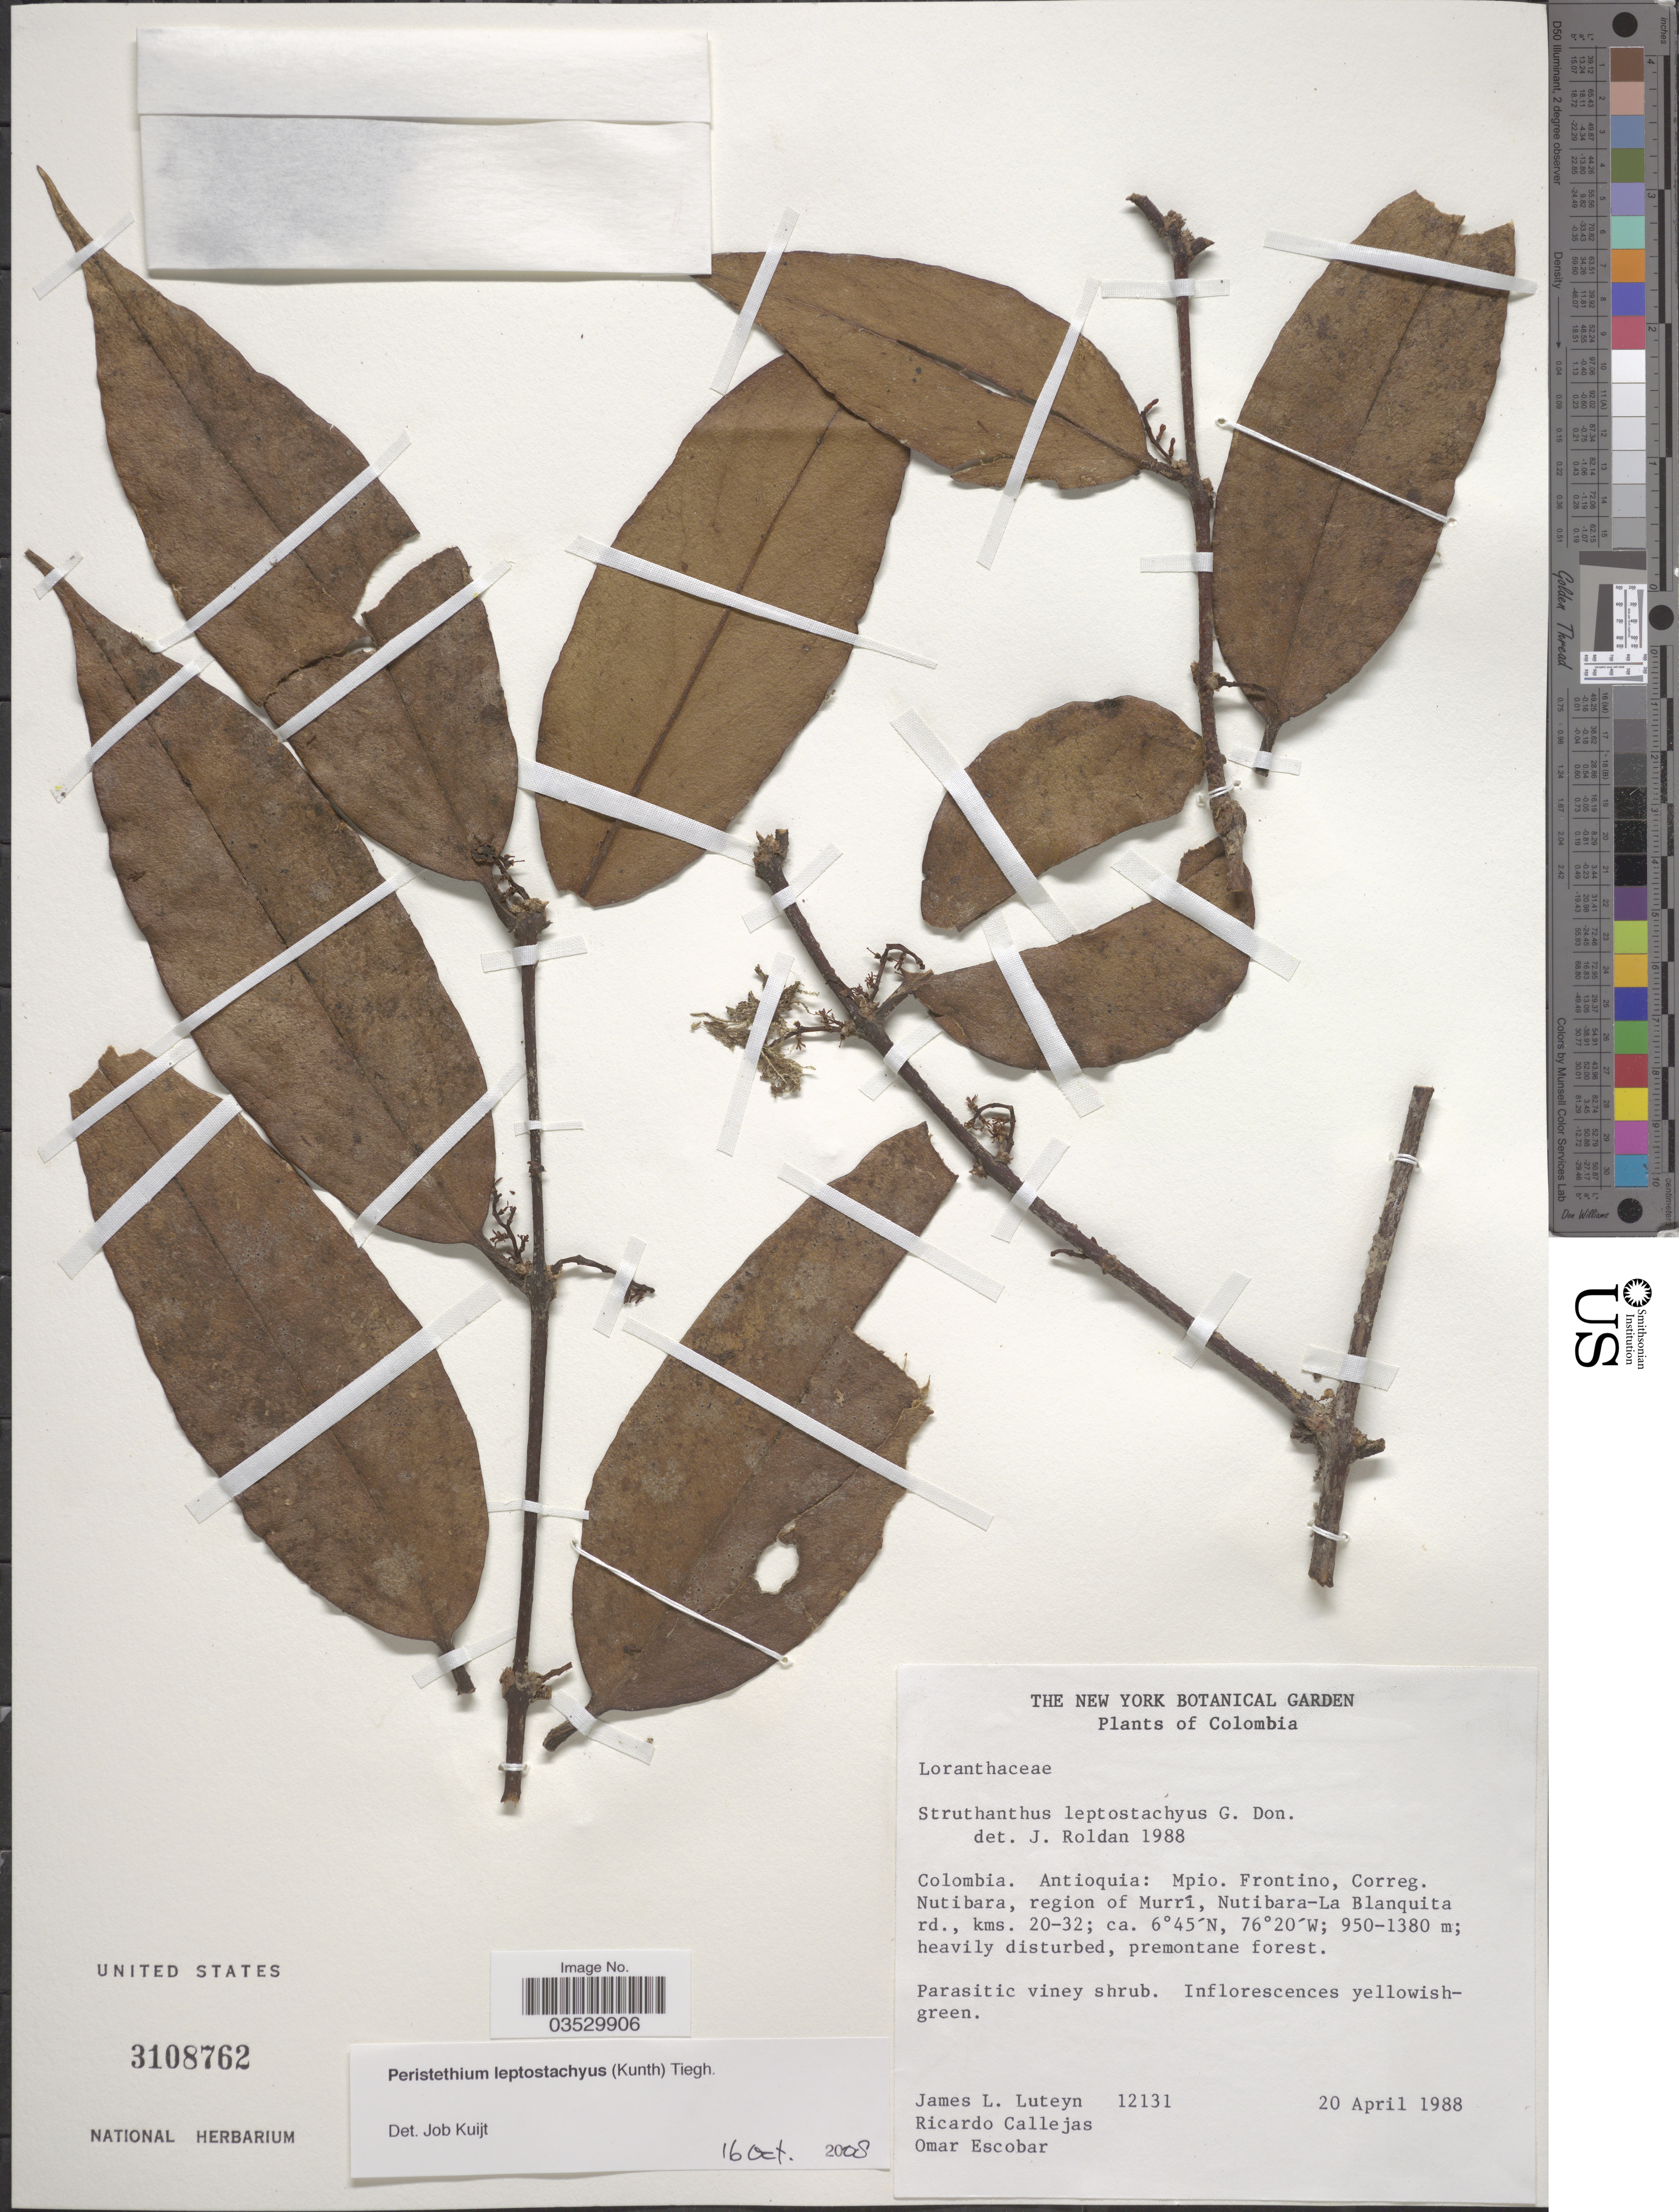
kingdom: Plantae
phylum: Tracheophyta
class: Magnoliopsida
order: Santalales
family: Loranthaceae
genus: Peristethium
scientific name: Peristethium leptostachyum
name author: (Kunth) Tiegh.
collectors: J. L. Luteyn, R. Callejas & O. D. Escobar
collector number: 12131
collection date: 1988-04-20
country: Colombia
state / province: Antioquia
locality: Mpio. Frontino, Correg. Nutibara, region of Murrí, Nutibara-La Blanquita rd., kms. 20-32.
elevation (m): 950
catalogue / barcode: US 3108762